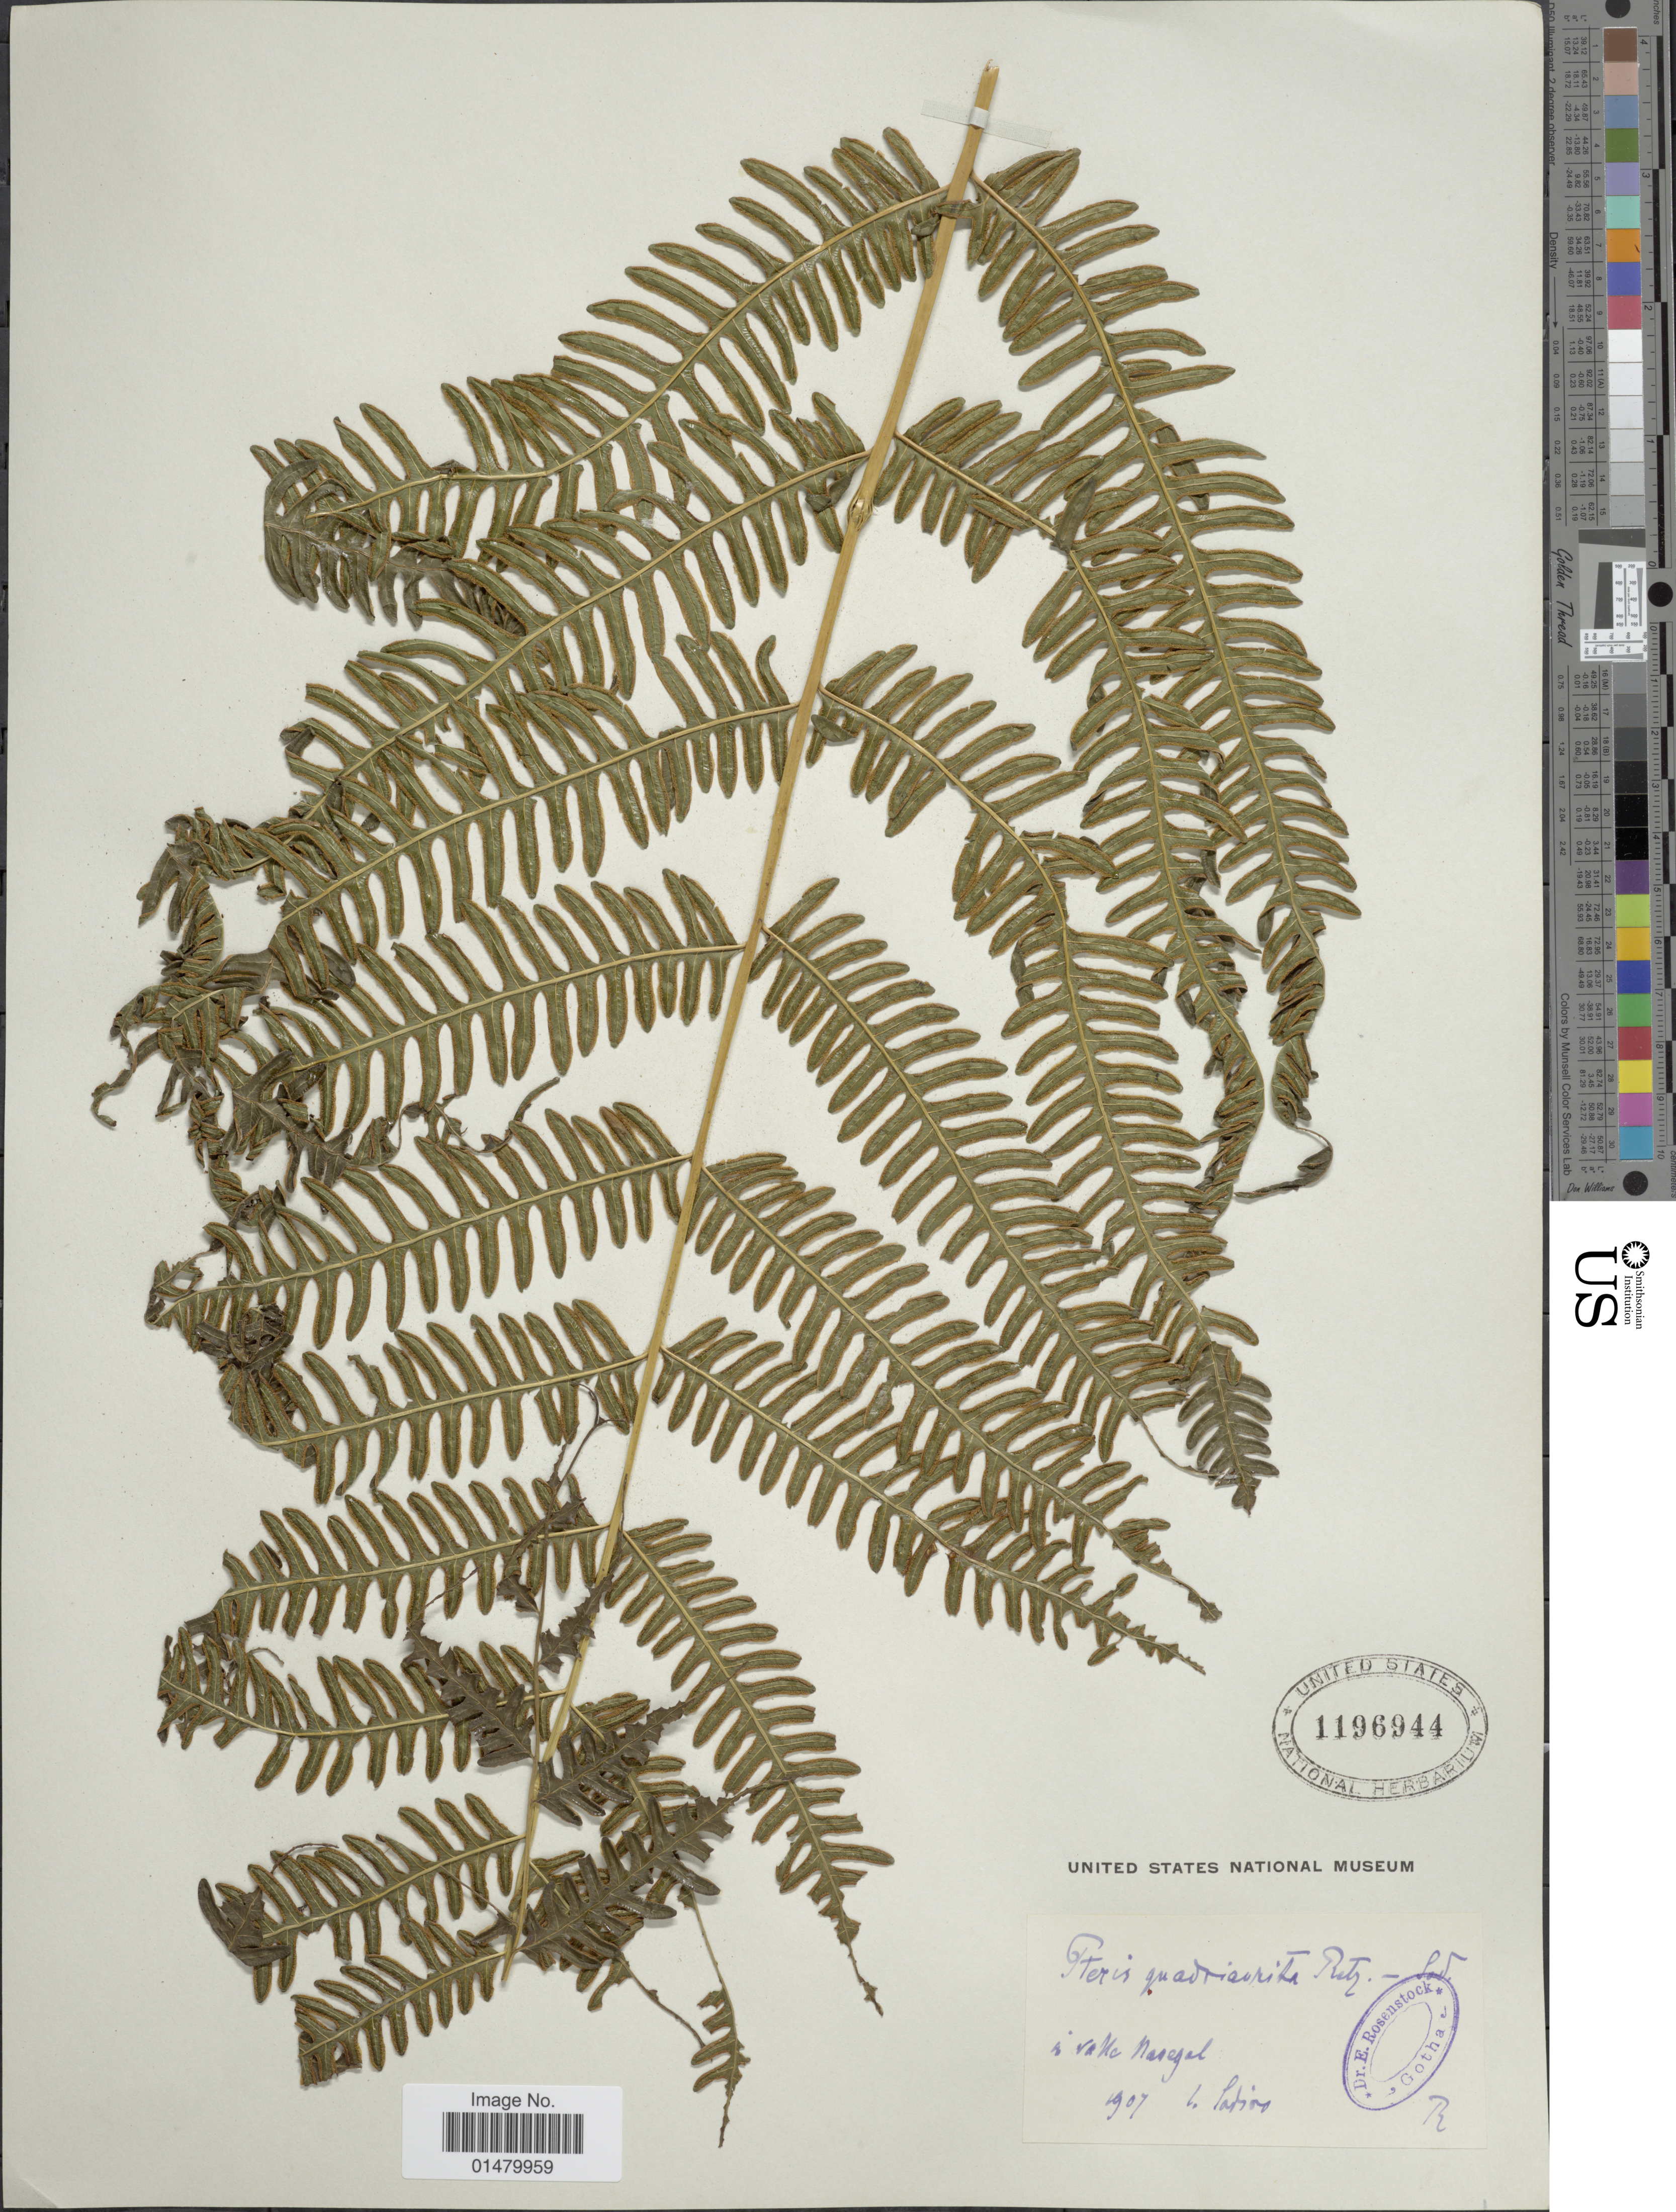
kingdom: Plantae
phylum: Tracheophyta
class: Polypodiopsida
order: Polypodiales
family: Pteridaceae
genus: Pteris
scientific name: Pteris quadriaurita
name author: Retz.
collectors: Sodiro, --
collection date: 1907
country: Ecuador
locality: In Lake Nanegal.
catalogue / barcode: US 1196944